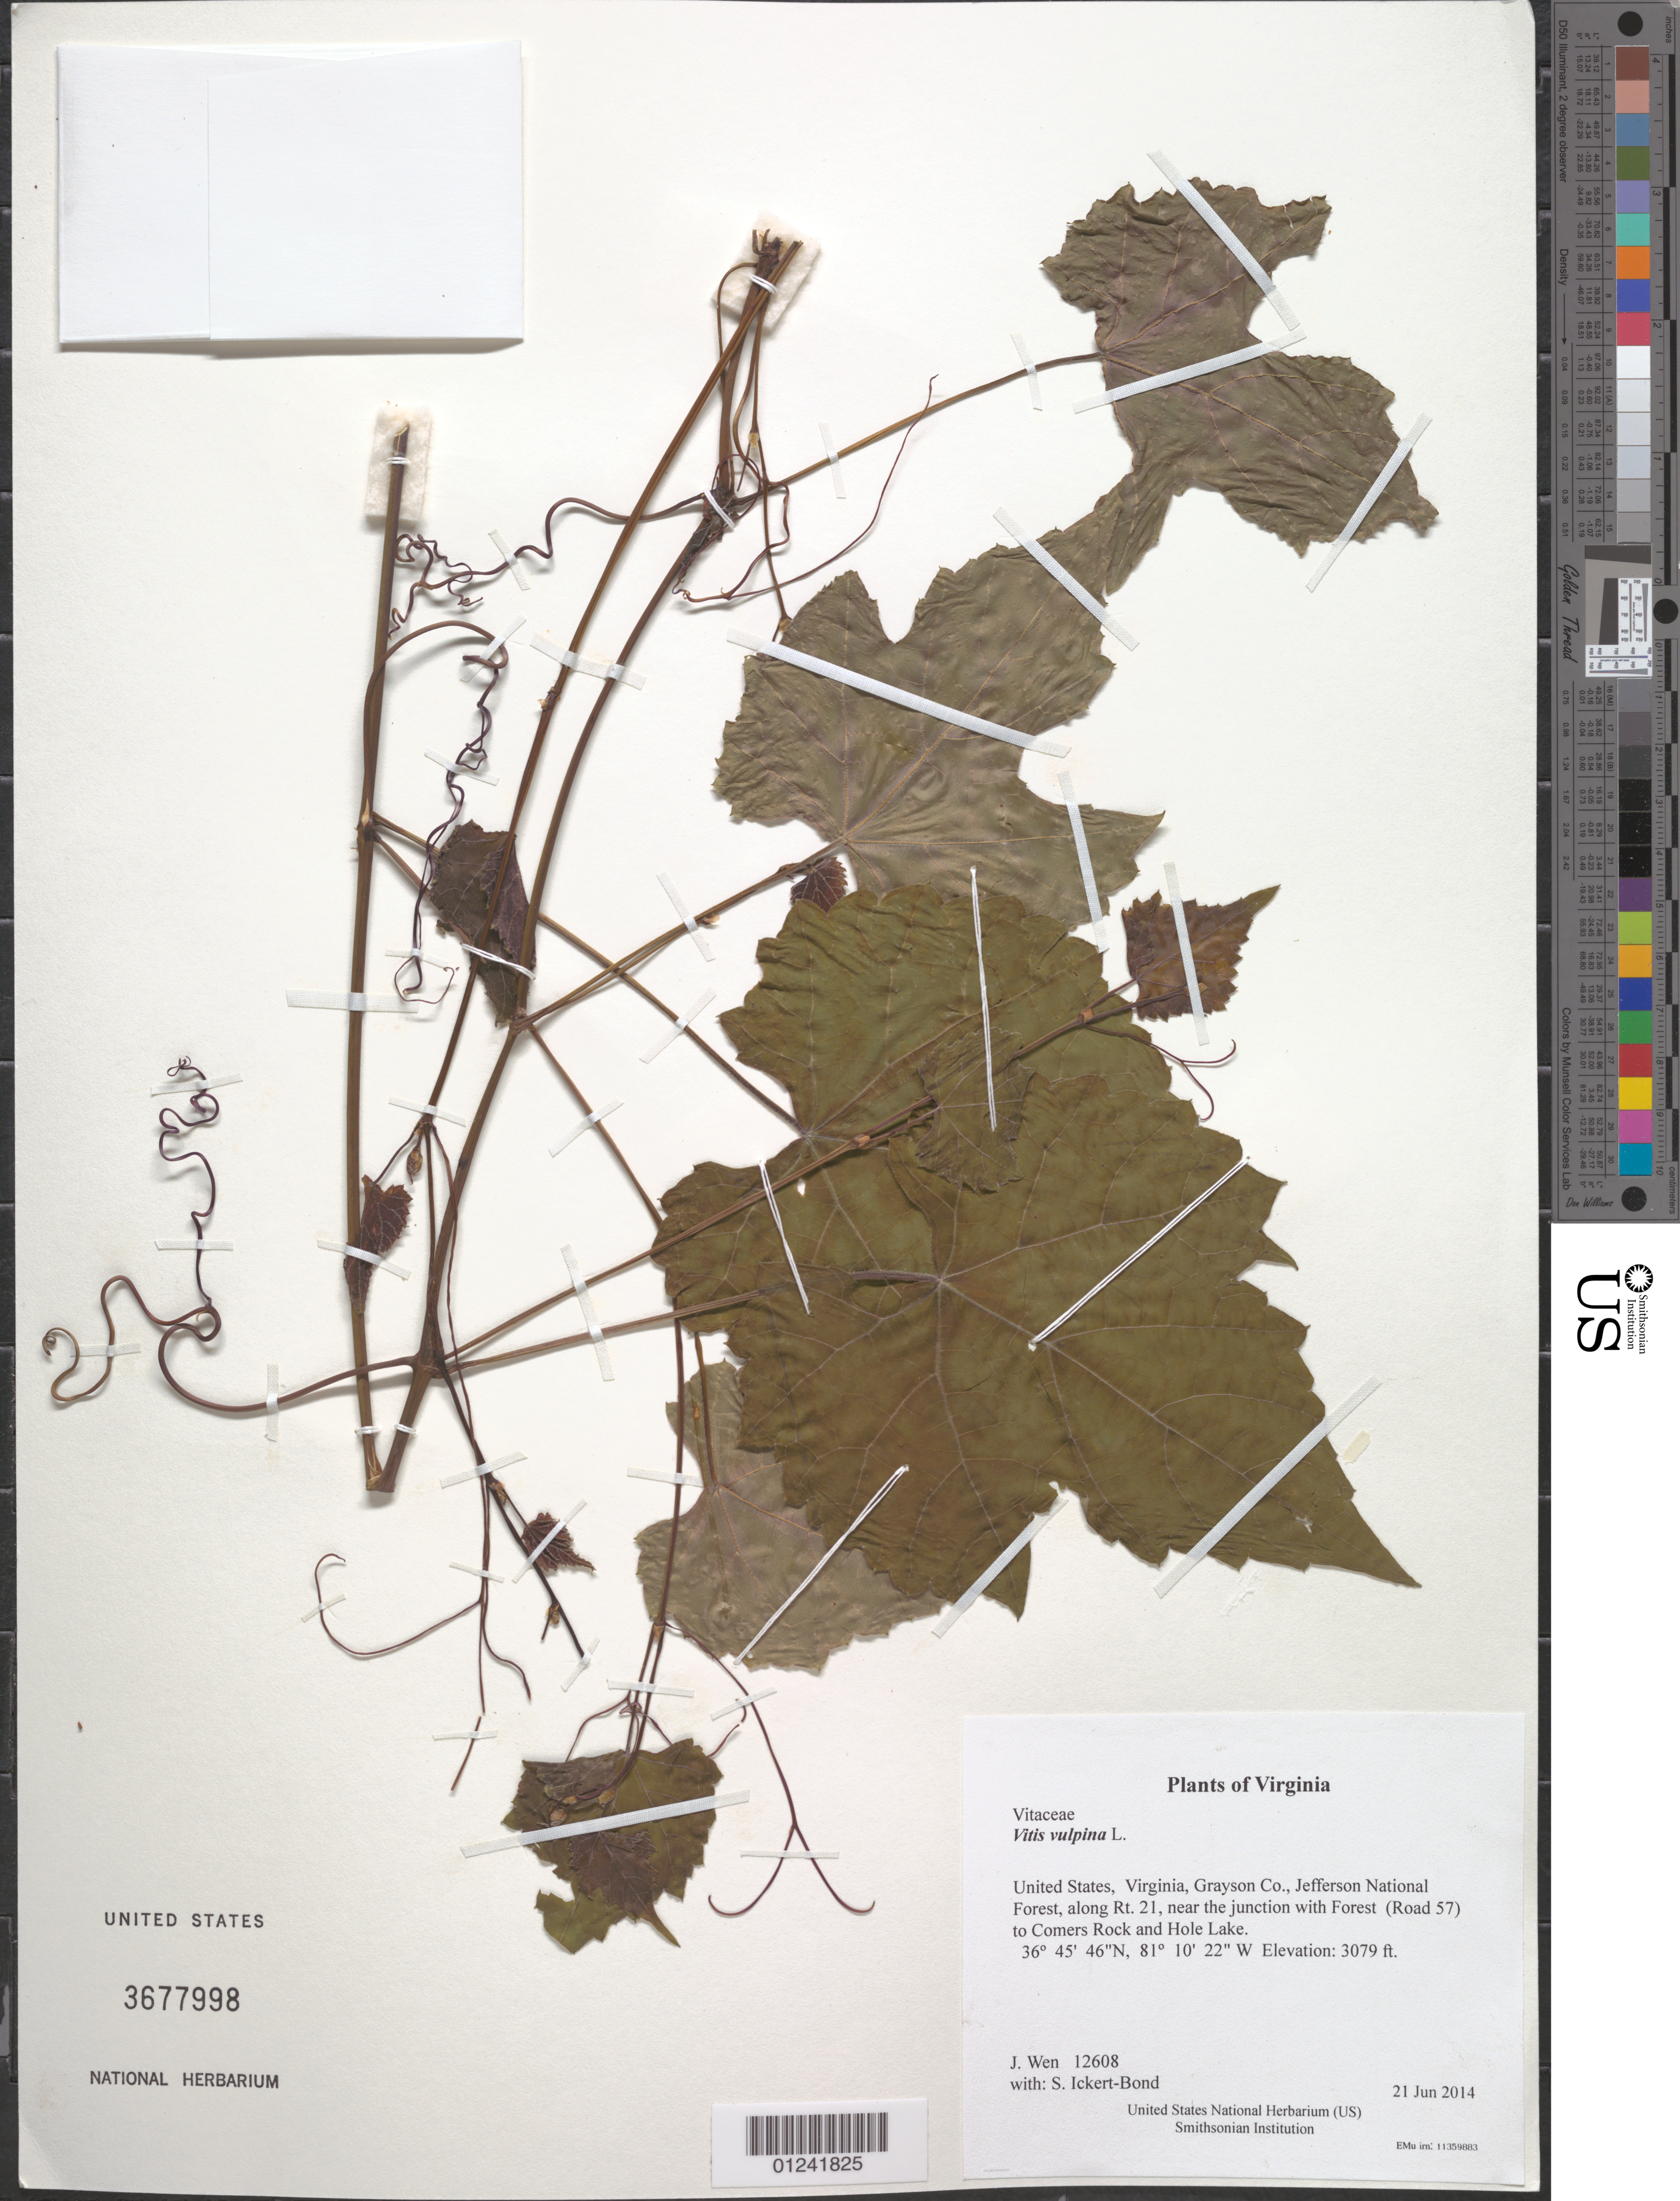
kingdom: Plantae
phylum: Tracheophyta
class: Magnoliopsida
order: Vitales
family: Vitaceae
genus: Vitis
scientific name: Vitis vulpina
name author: L.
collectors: J. Wen & S. Ickert-Bond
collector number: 12608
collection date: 2014-06-21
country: United States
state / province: Virginia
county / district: Grayson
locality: Jefferson National Forest, along Rt. 21, near the junction with Forest (Road 57) to Comers Rock and Hole Lake.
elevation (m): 938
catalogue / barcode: US 3677998